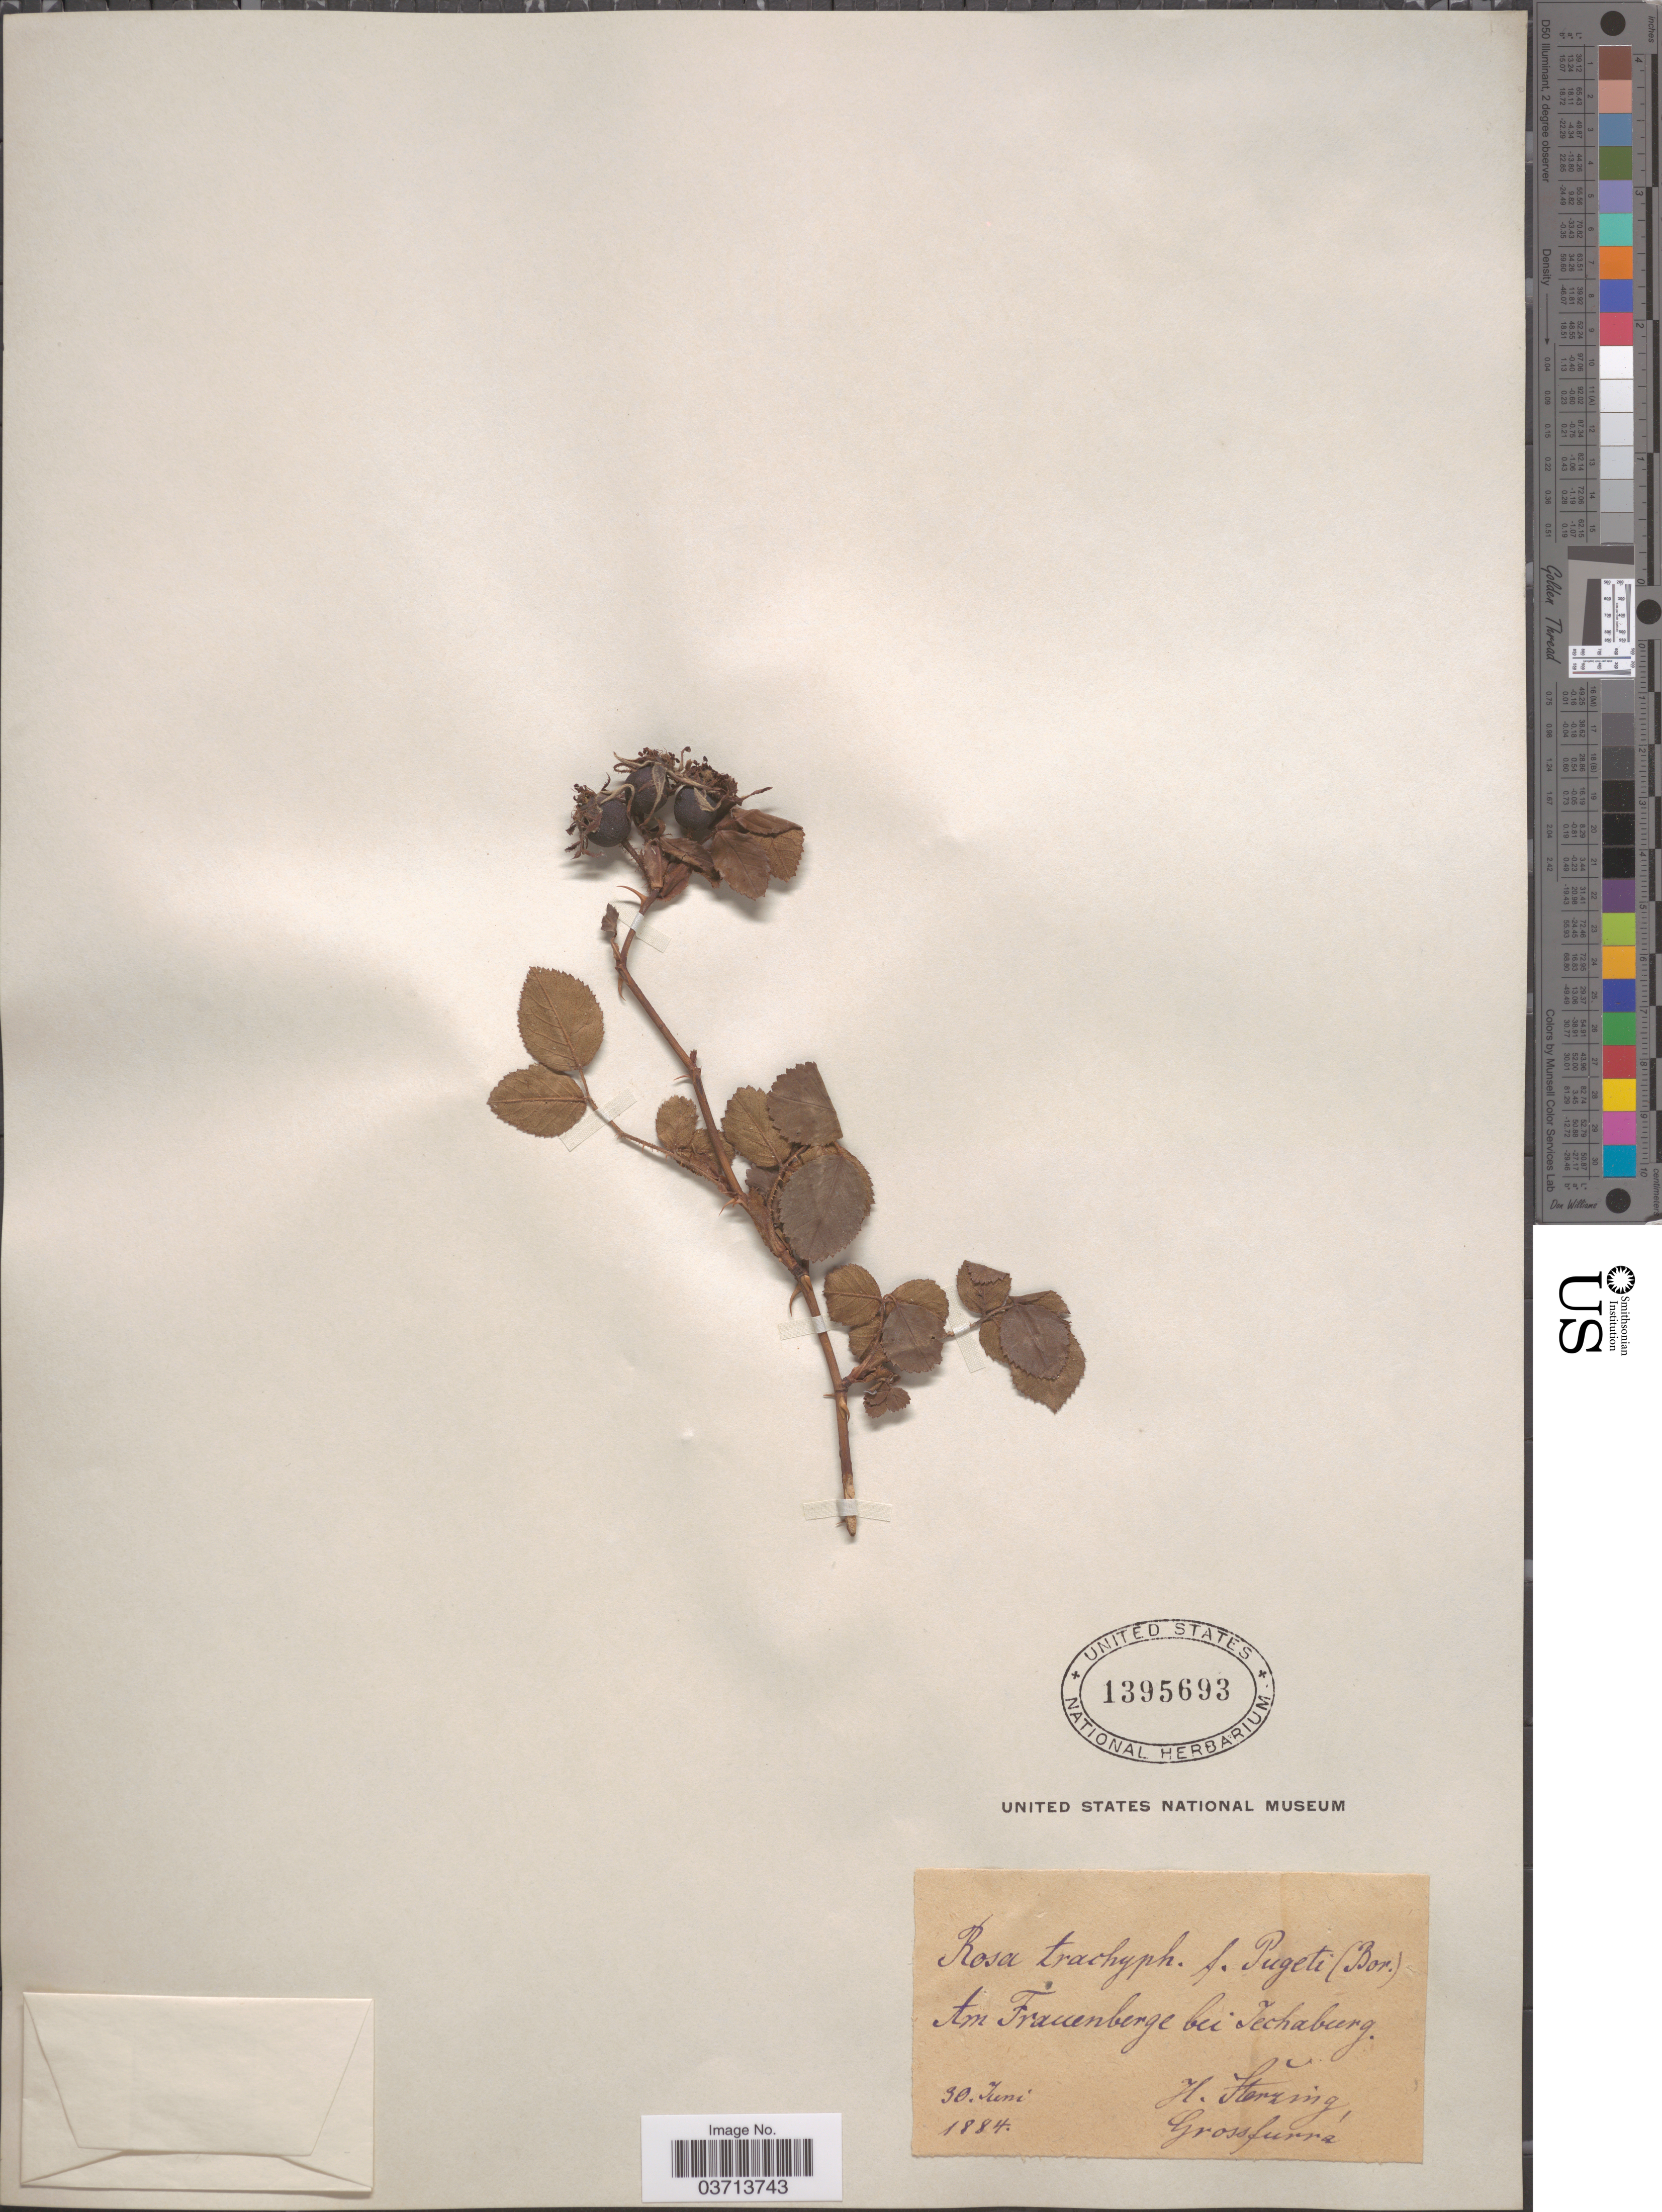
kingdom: Plantae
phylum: Tracheophyta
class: Magnoliopsida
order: Rosales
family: Rosaceae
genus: Rosa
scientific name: Rosa trachyphylla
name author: M.A. Rau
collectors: H. F. Sterzing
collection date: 1884-06-30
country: Germany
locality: Am Frauenberge bei Techaburg.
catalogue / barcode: US 1395693